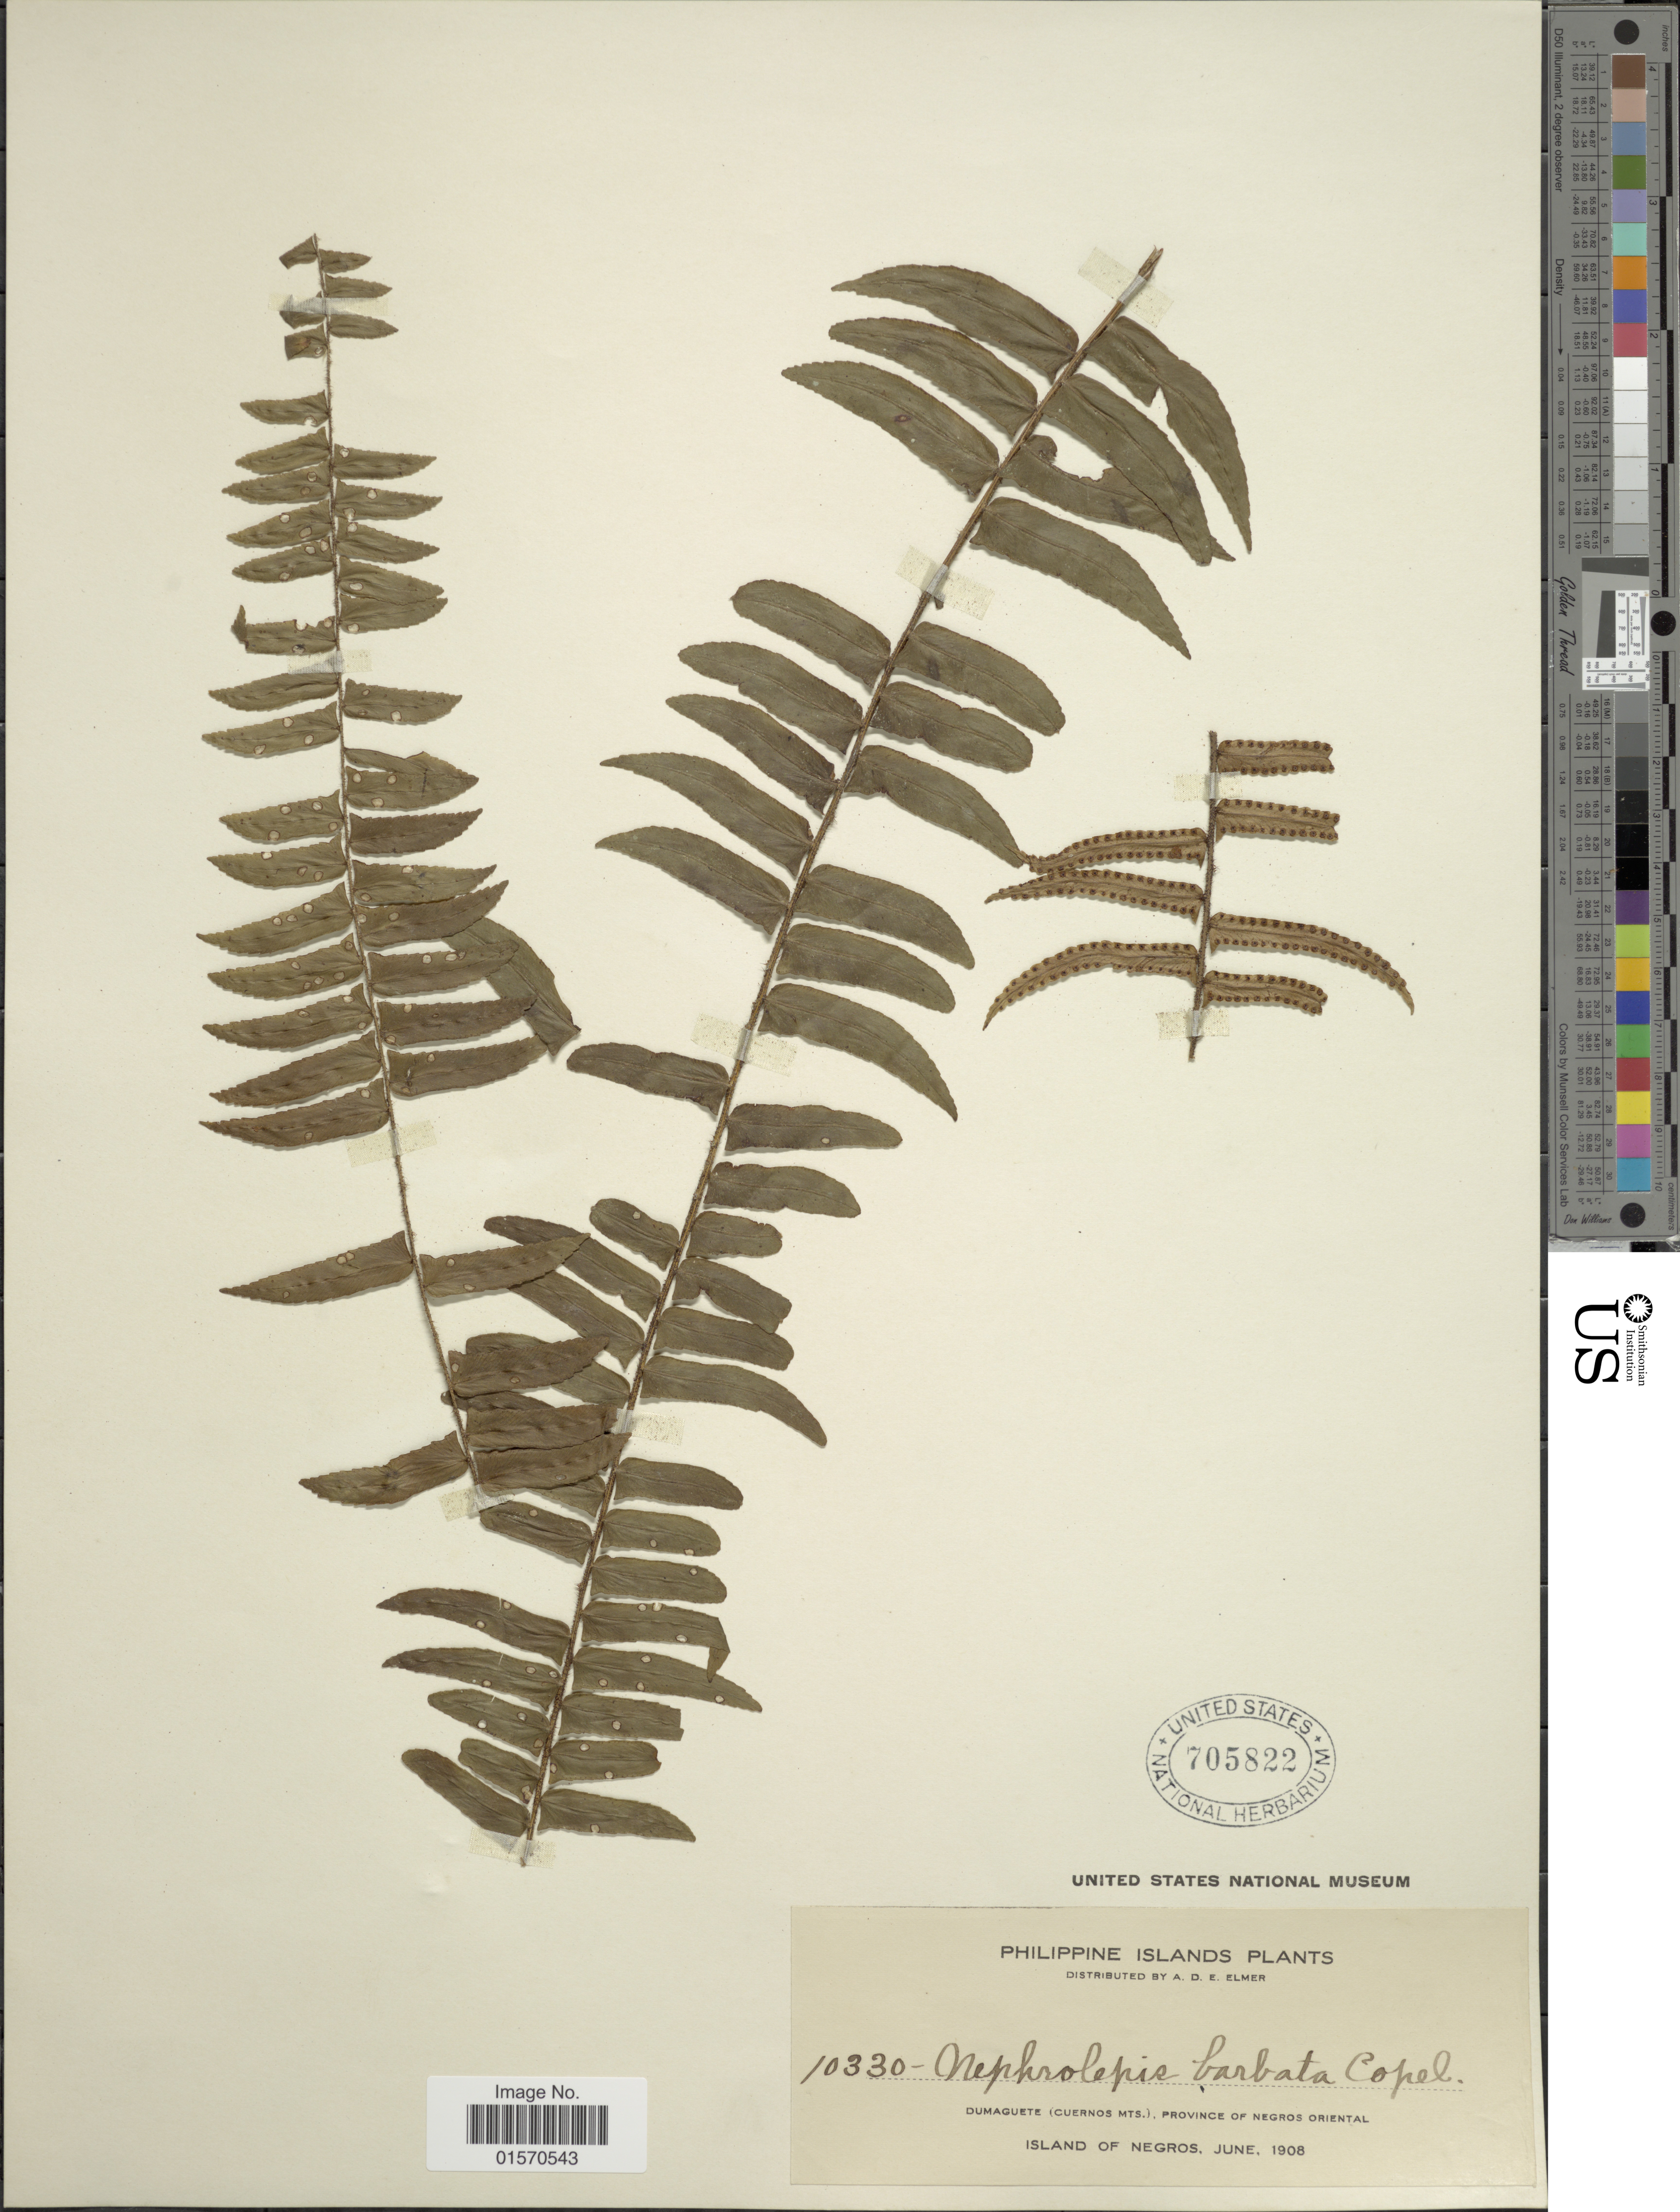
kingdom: Plantae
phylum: Tracheophyta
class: Polypodiopsida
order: Polypodiales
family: Nephrolepidaceae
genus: Nephrolepis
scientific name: Nephrolepis falcata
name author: (Cav.) C. Chr.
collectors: A. D. E. Elmer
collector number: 10330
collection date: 1908-06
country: Philippines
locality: Philippine Islands. Dumaguete (Cuernos Mts.), Province of Negros Oriental. Island of Negros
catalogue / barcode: US 705822